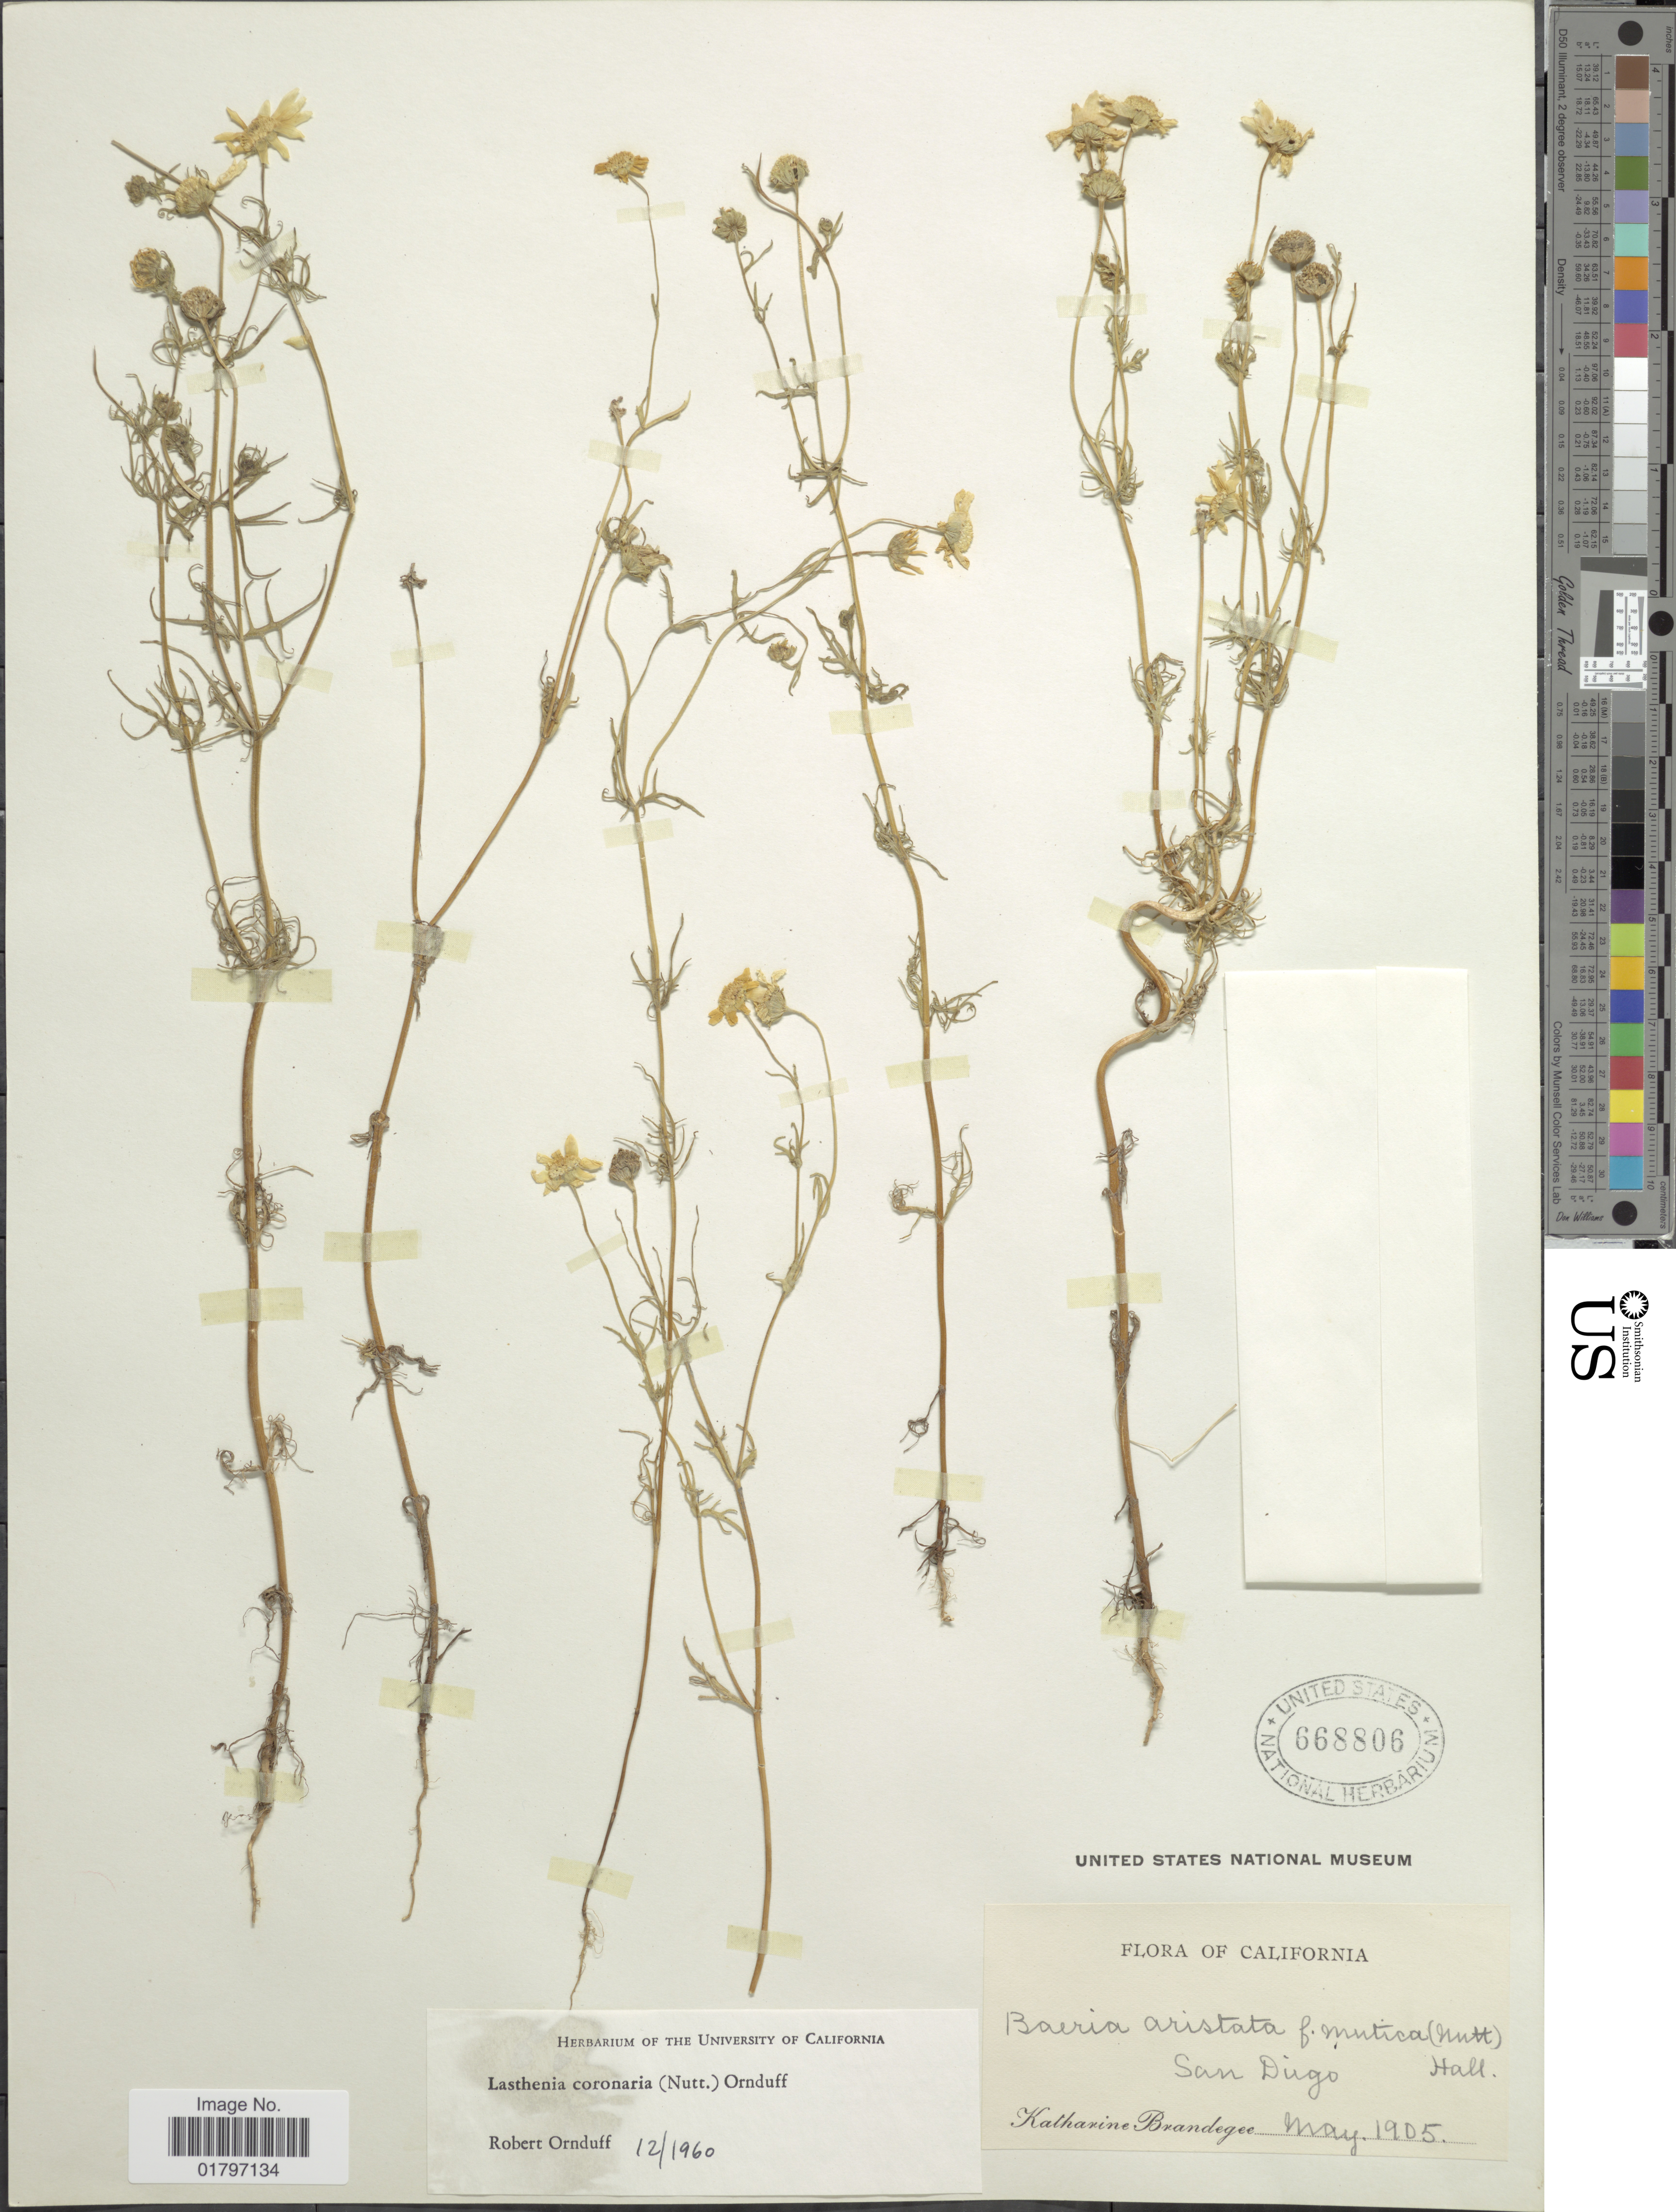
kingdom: Plantae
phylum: Tracheophyta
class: Magnoliopsida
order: Asterales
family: Asteraceae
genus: Lasthenia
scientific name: Lasthenia coronaria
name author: (Nutt.) Ornduff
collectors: M. K. Brandegee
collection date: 1905-05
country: United States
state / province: California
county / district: San Diego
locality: San Diego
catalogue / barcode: US 668806